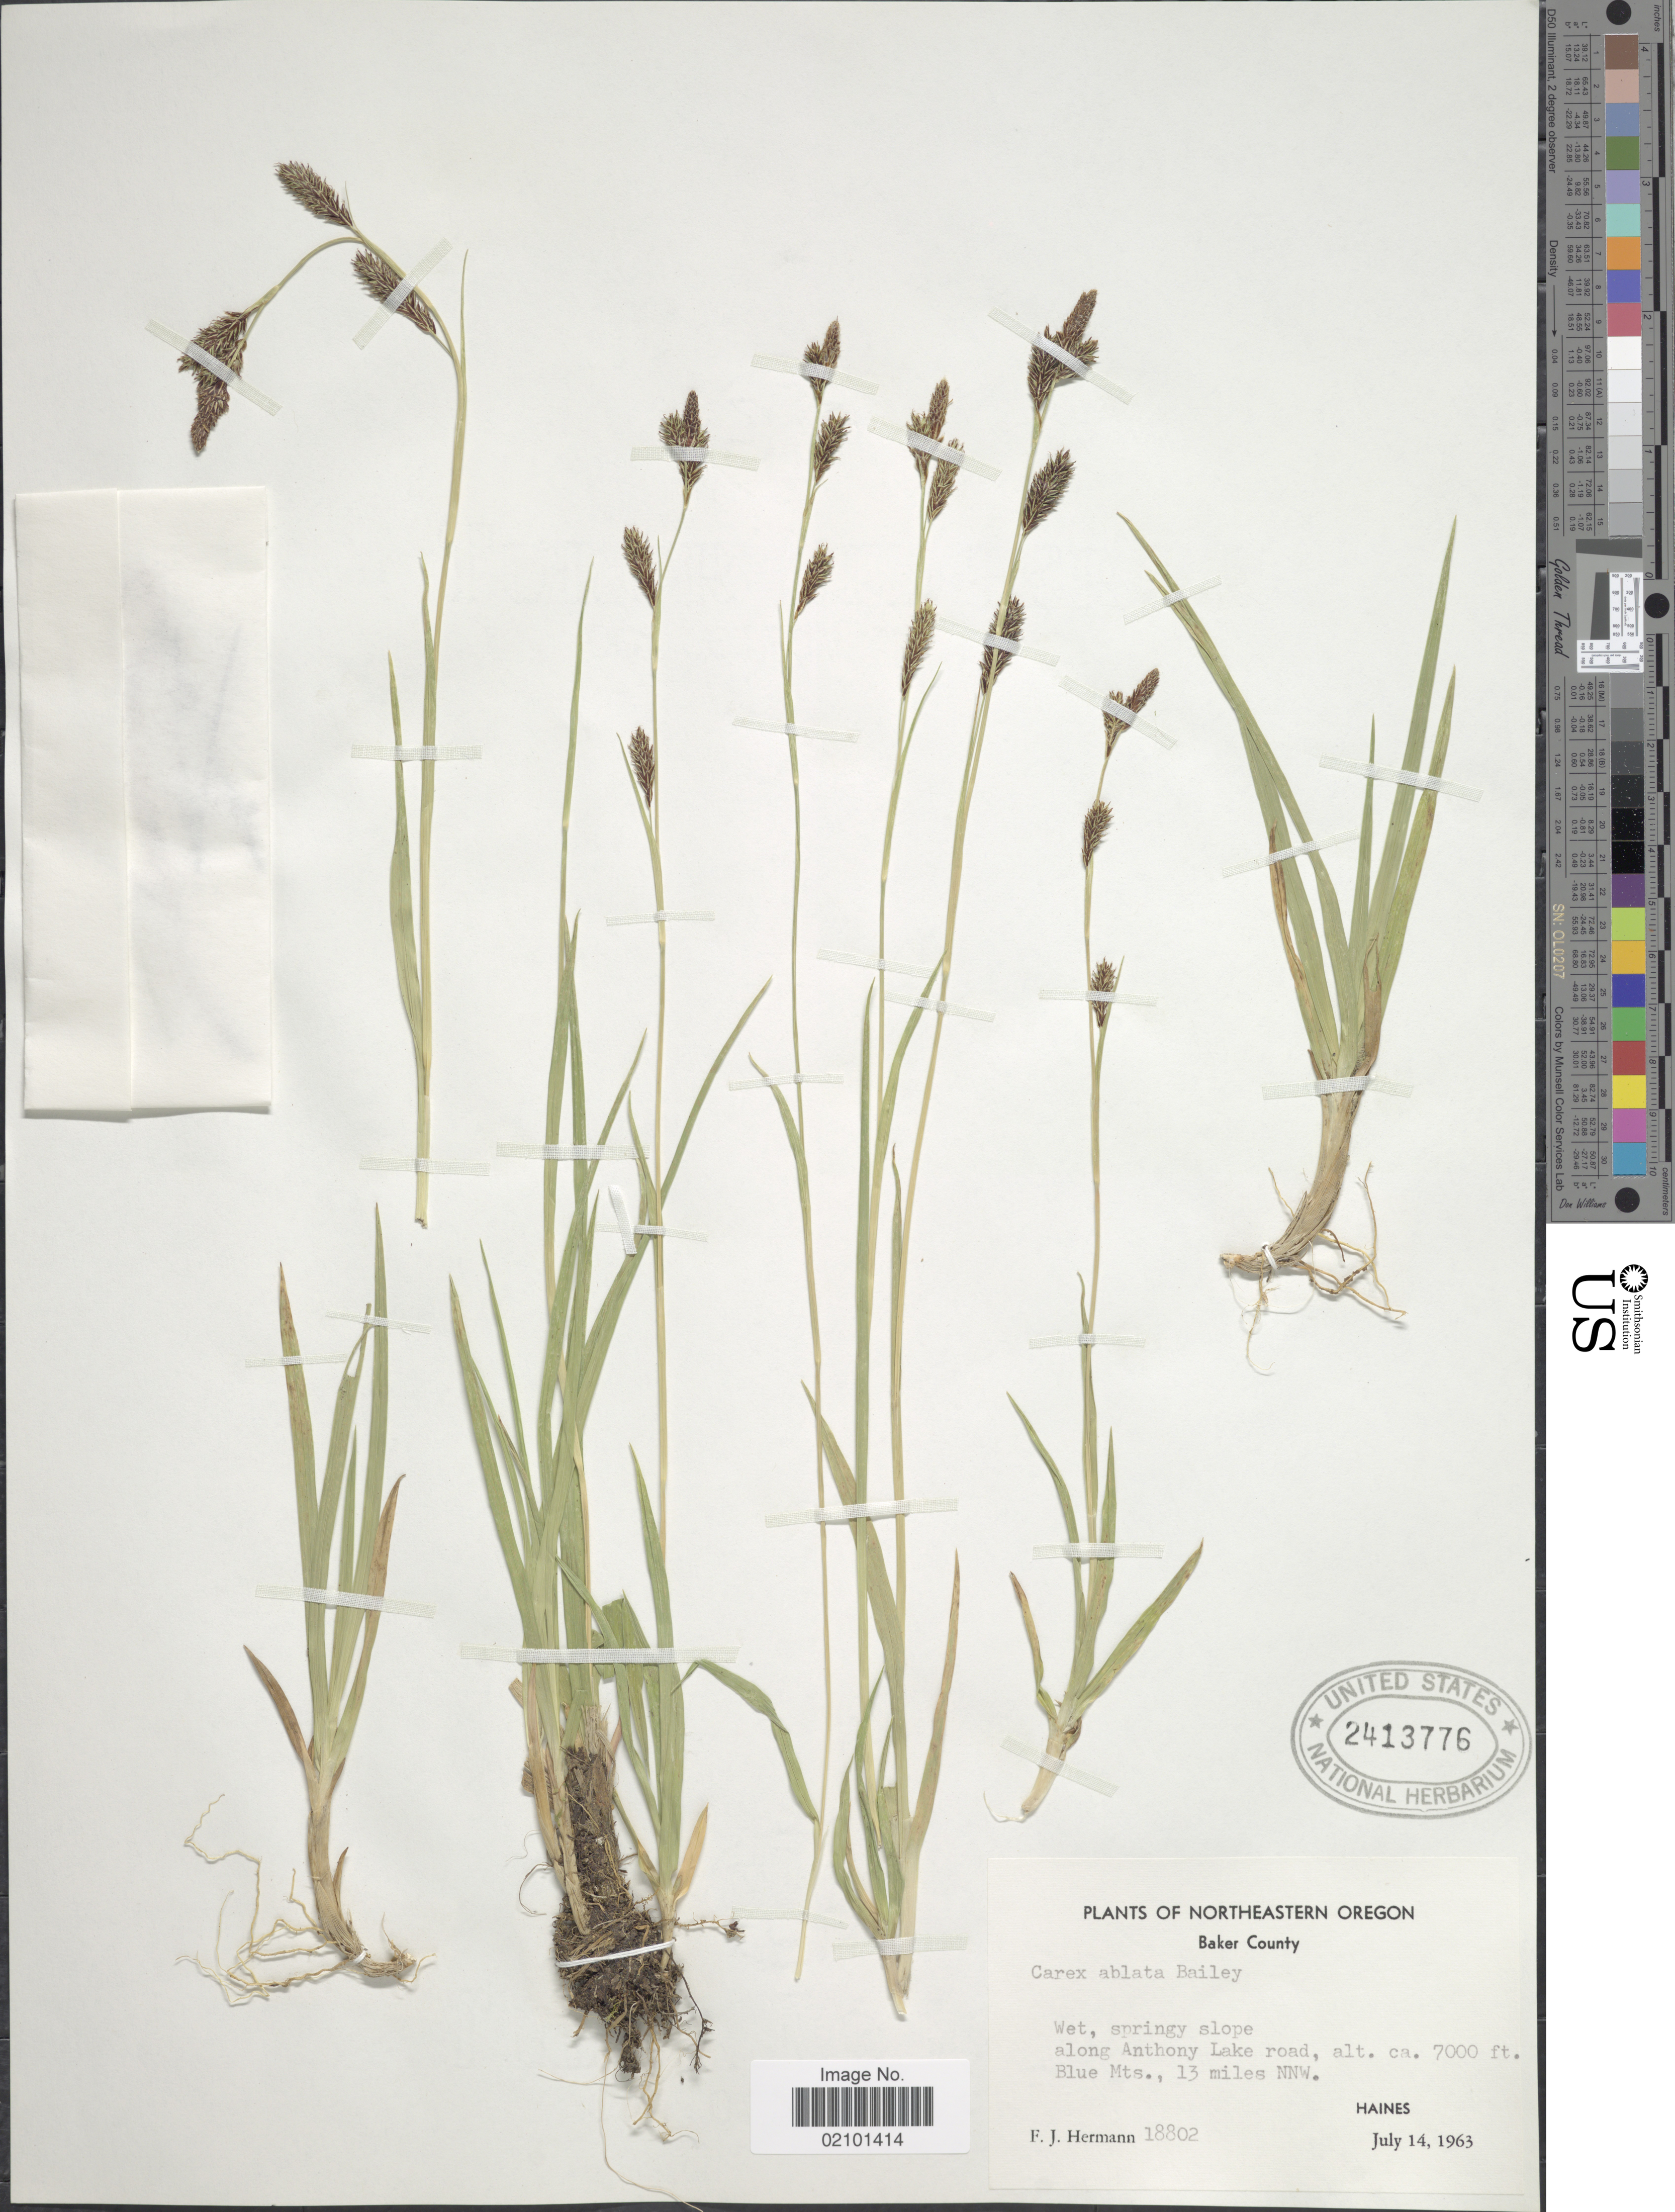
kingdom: Plantae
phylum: Tracheophyta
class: Liliopsida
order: Poales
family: Cyperaceae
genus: Carex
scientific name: Carex ablata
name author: L.H. Bailey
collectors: F. J. Hermann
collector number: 18802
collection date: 1963-07-14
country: United States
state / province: Oregon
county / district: Baker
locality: Northeastern Oregon. Baker County. along Anthony Lake Road, Blue Mts., 13 miles NNW. Haines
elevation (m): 2134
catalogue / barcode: US 2413776